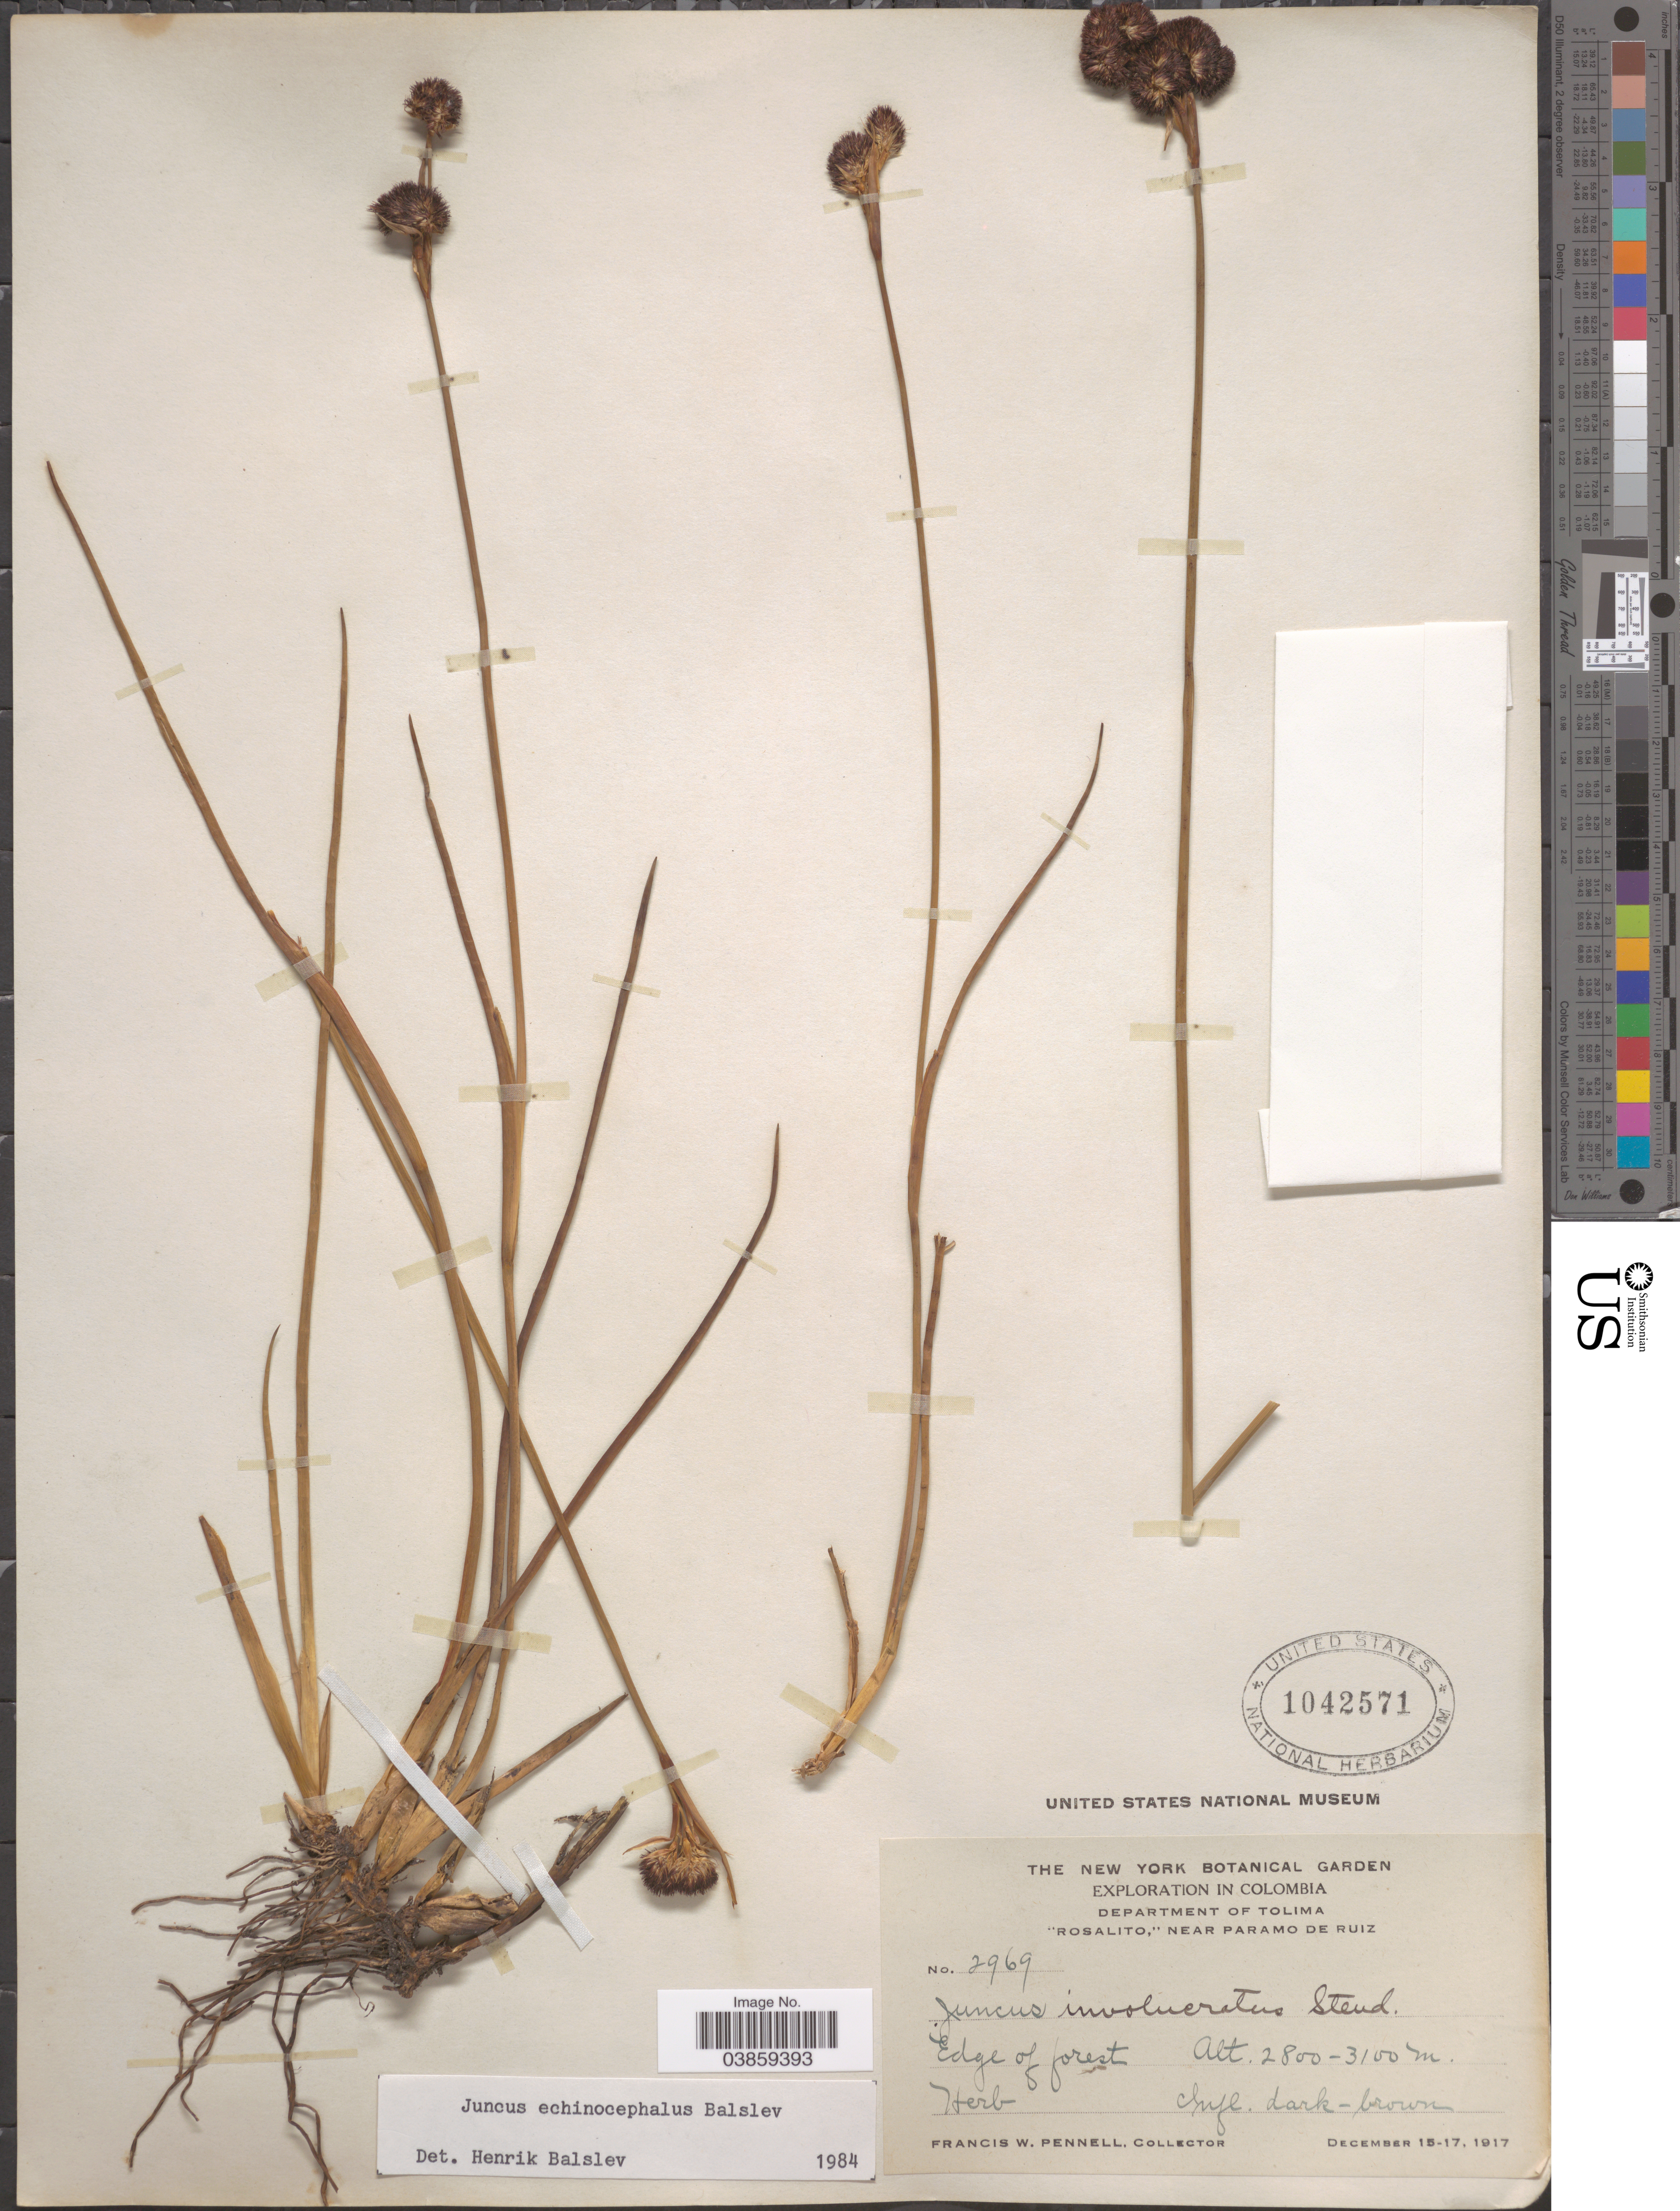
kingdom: Plantae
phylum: Tracheophyta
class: Liliopsida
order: Poales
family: Juncaceae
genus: Juncus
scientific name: Juncus echinocephalus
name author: Balslev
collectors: F. W. Pennell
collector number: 2969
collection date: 1917-12-15/1917-12-17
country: Colombia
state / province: Tolima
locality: Department of Tolima. "Rosalito," near paramo de Ruiz.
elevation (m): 2800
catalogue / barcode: US 1042571